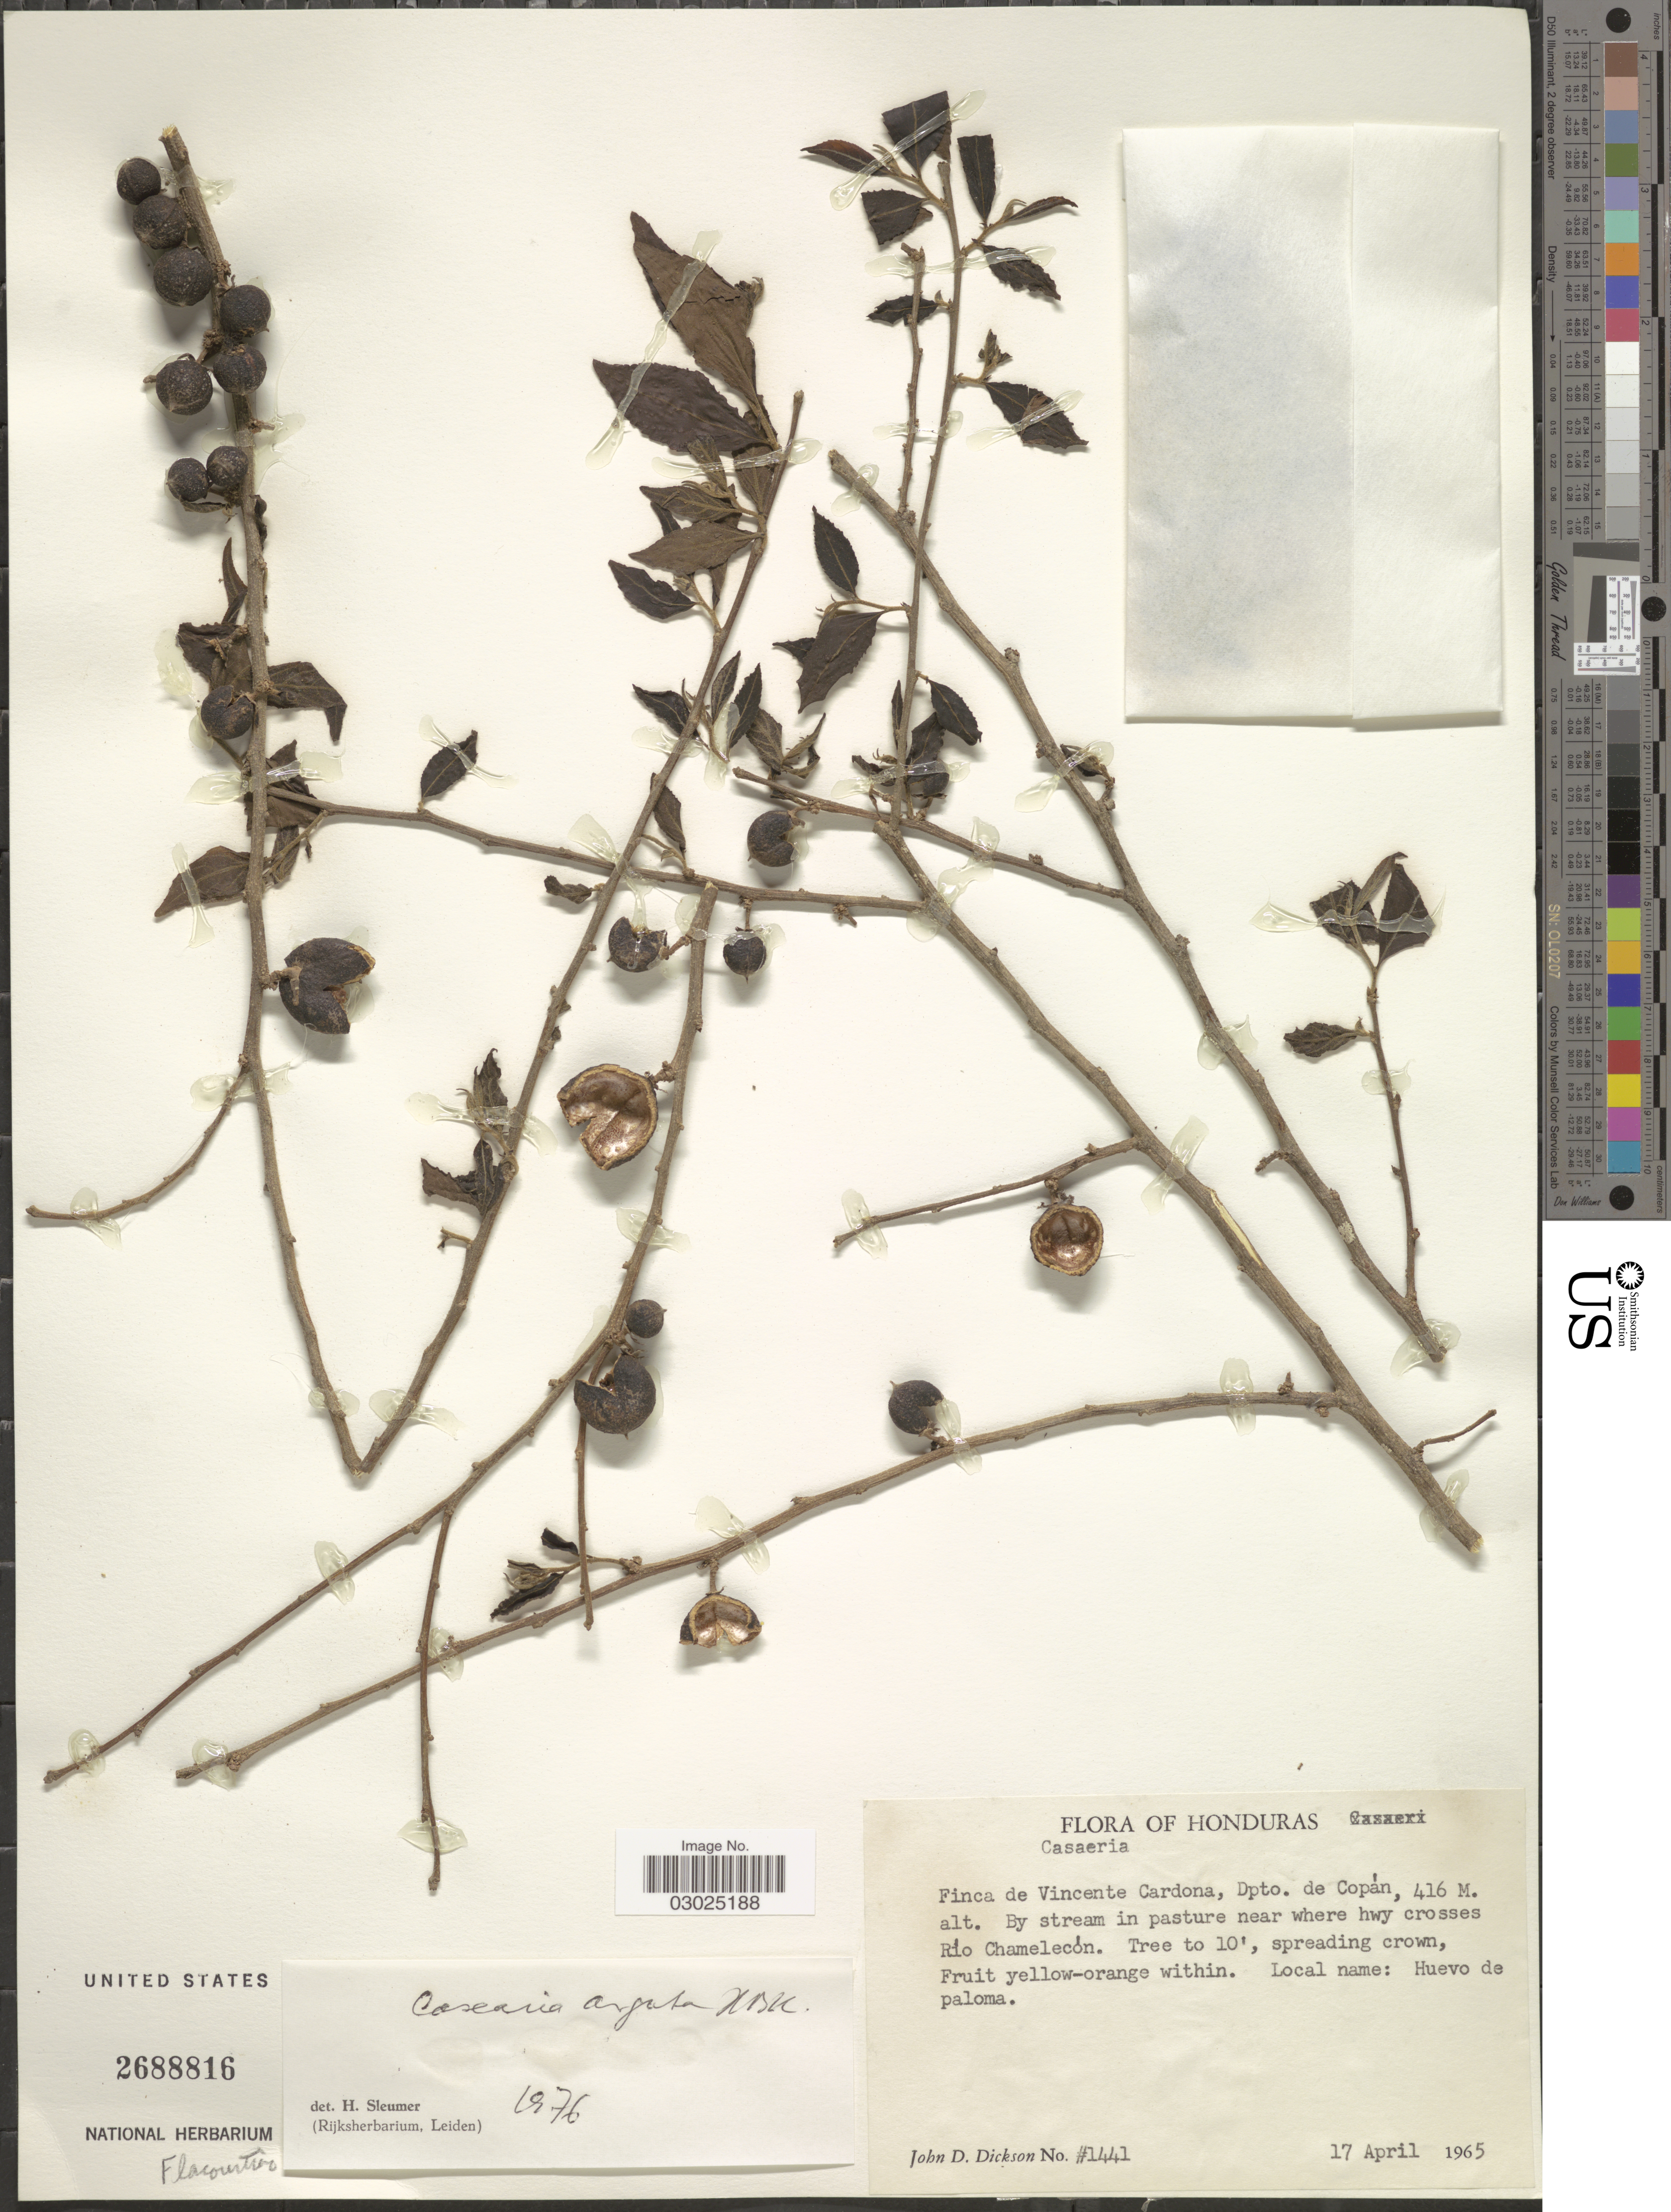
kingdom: Plantae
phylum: Tracheophyta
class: Magnoliopsida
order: Malpighiales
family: Salicaceae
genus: Casearia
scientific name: Casearia arguta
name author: Kunth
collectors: J. Dickson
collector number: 1441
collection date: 1965-04-17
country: Honduras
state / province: Copán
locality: Finca de Vincente Cardona, Dpto. de Copàn. By stream in pasture near where hwy crosses Río Chamelecón. Huevo de paloma.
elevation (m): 416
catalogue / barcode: US 2688816